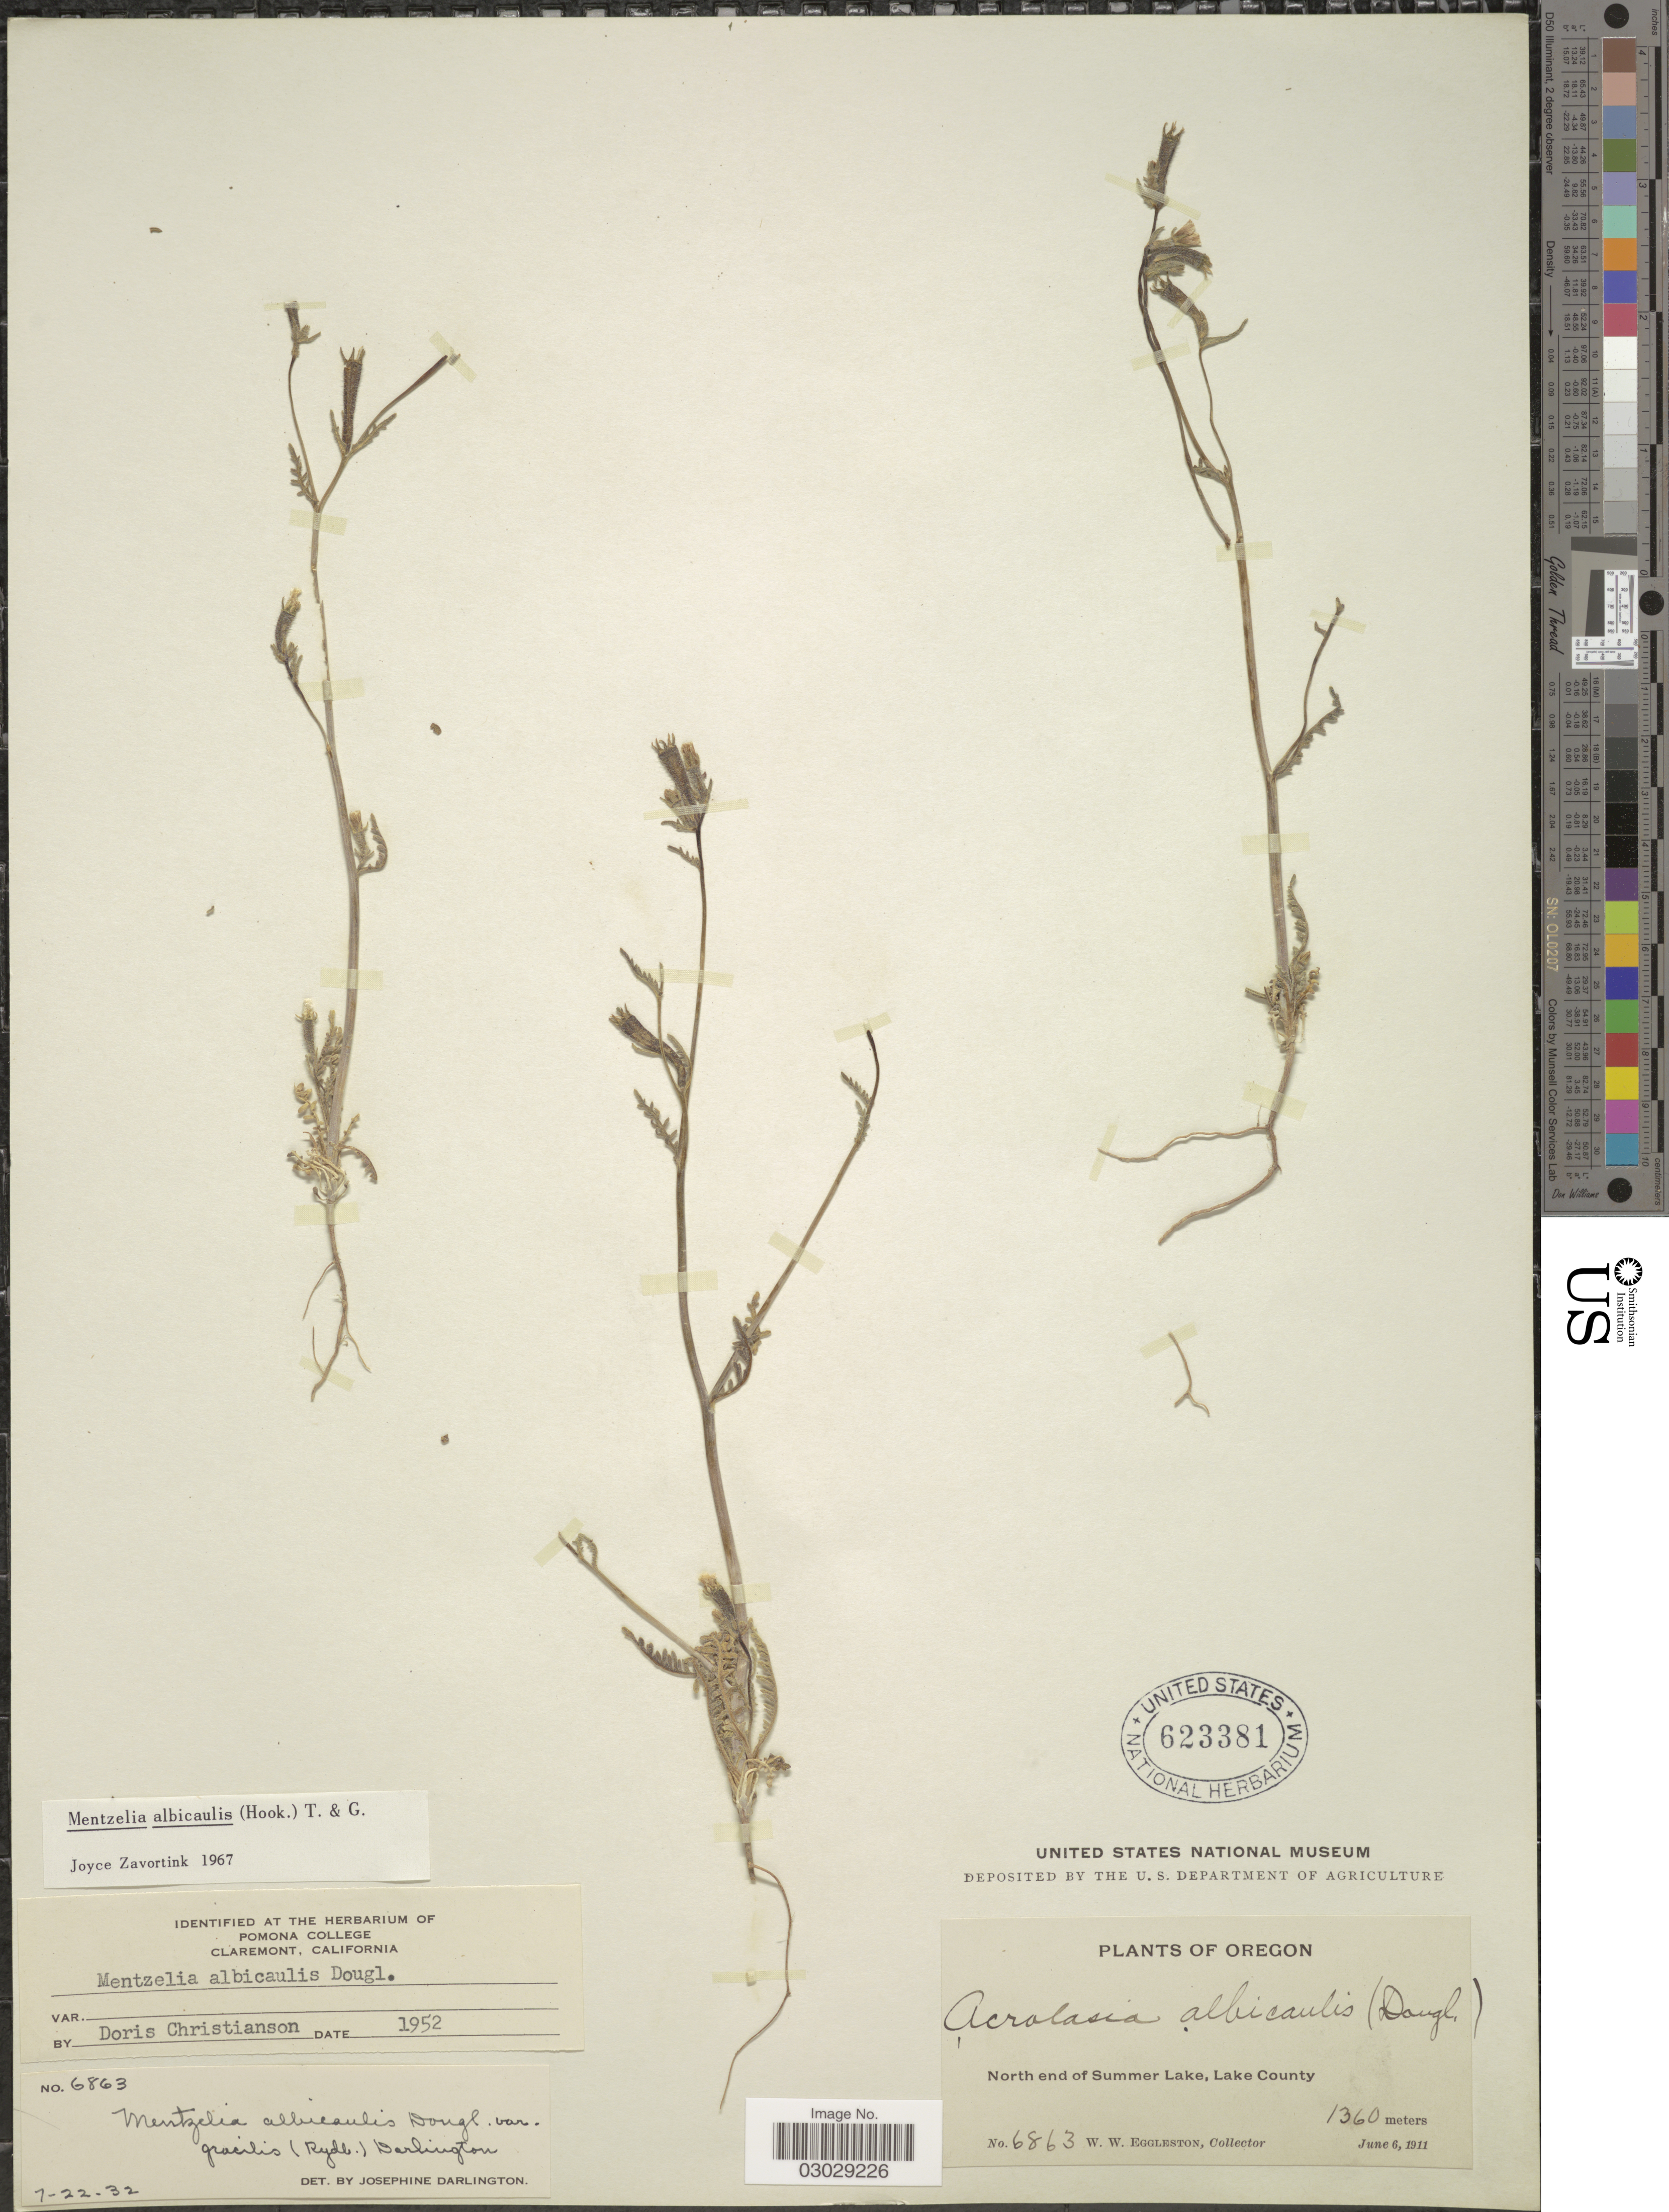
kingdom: Plantae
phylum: Tracheophyta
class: Magnoliopsida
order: Cornales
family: Loasaceae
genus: Mentzelia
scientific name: Mentzelia albicaulis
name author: (Douglas ex Hook.) Douglas ex Torr. & A. Gray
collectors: W. W. Eggleston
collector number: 6863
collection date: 1911-06-06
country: United States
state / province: Oregon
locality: North end of Summer Lake, Lake County.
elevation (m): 1360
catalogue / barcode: US 623381